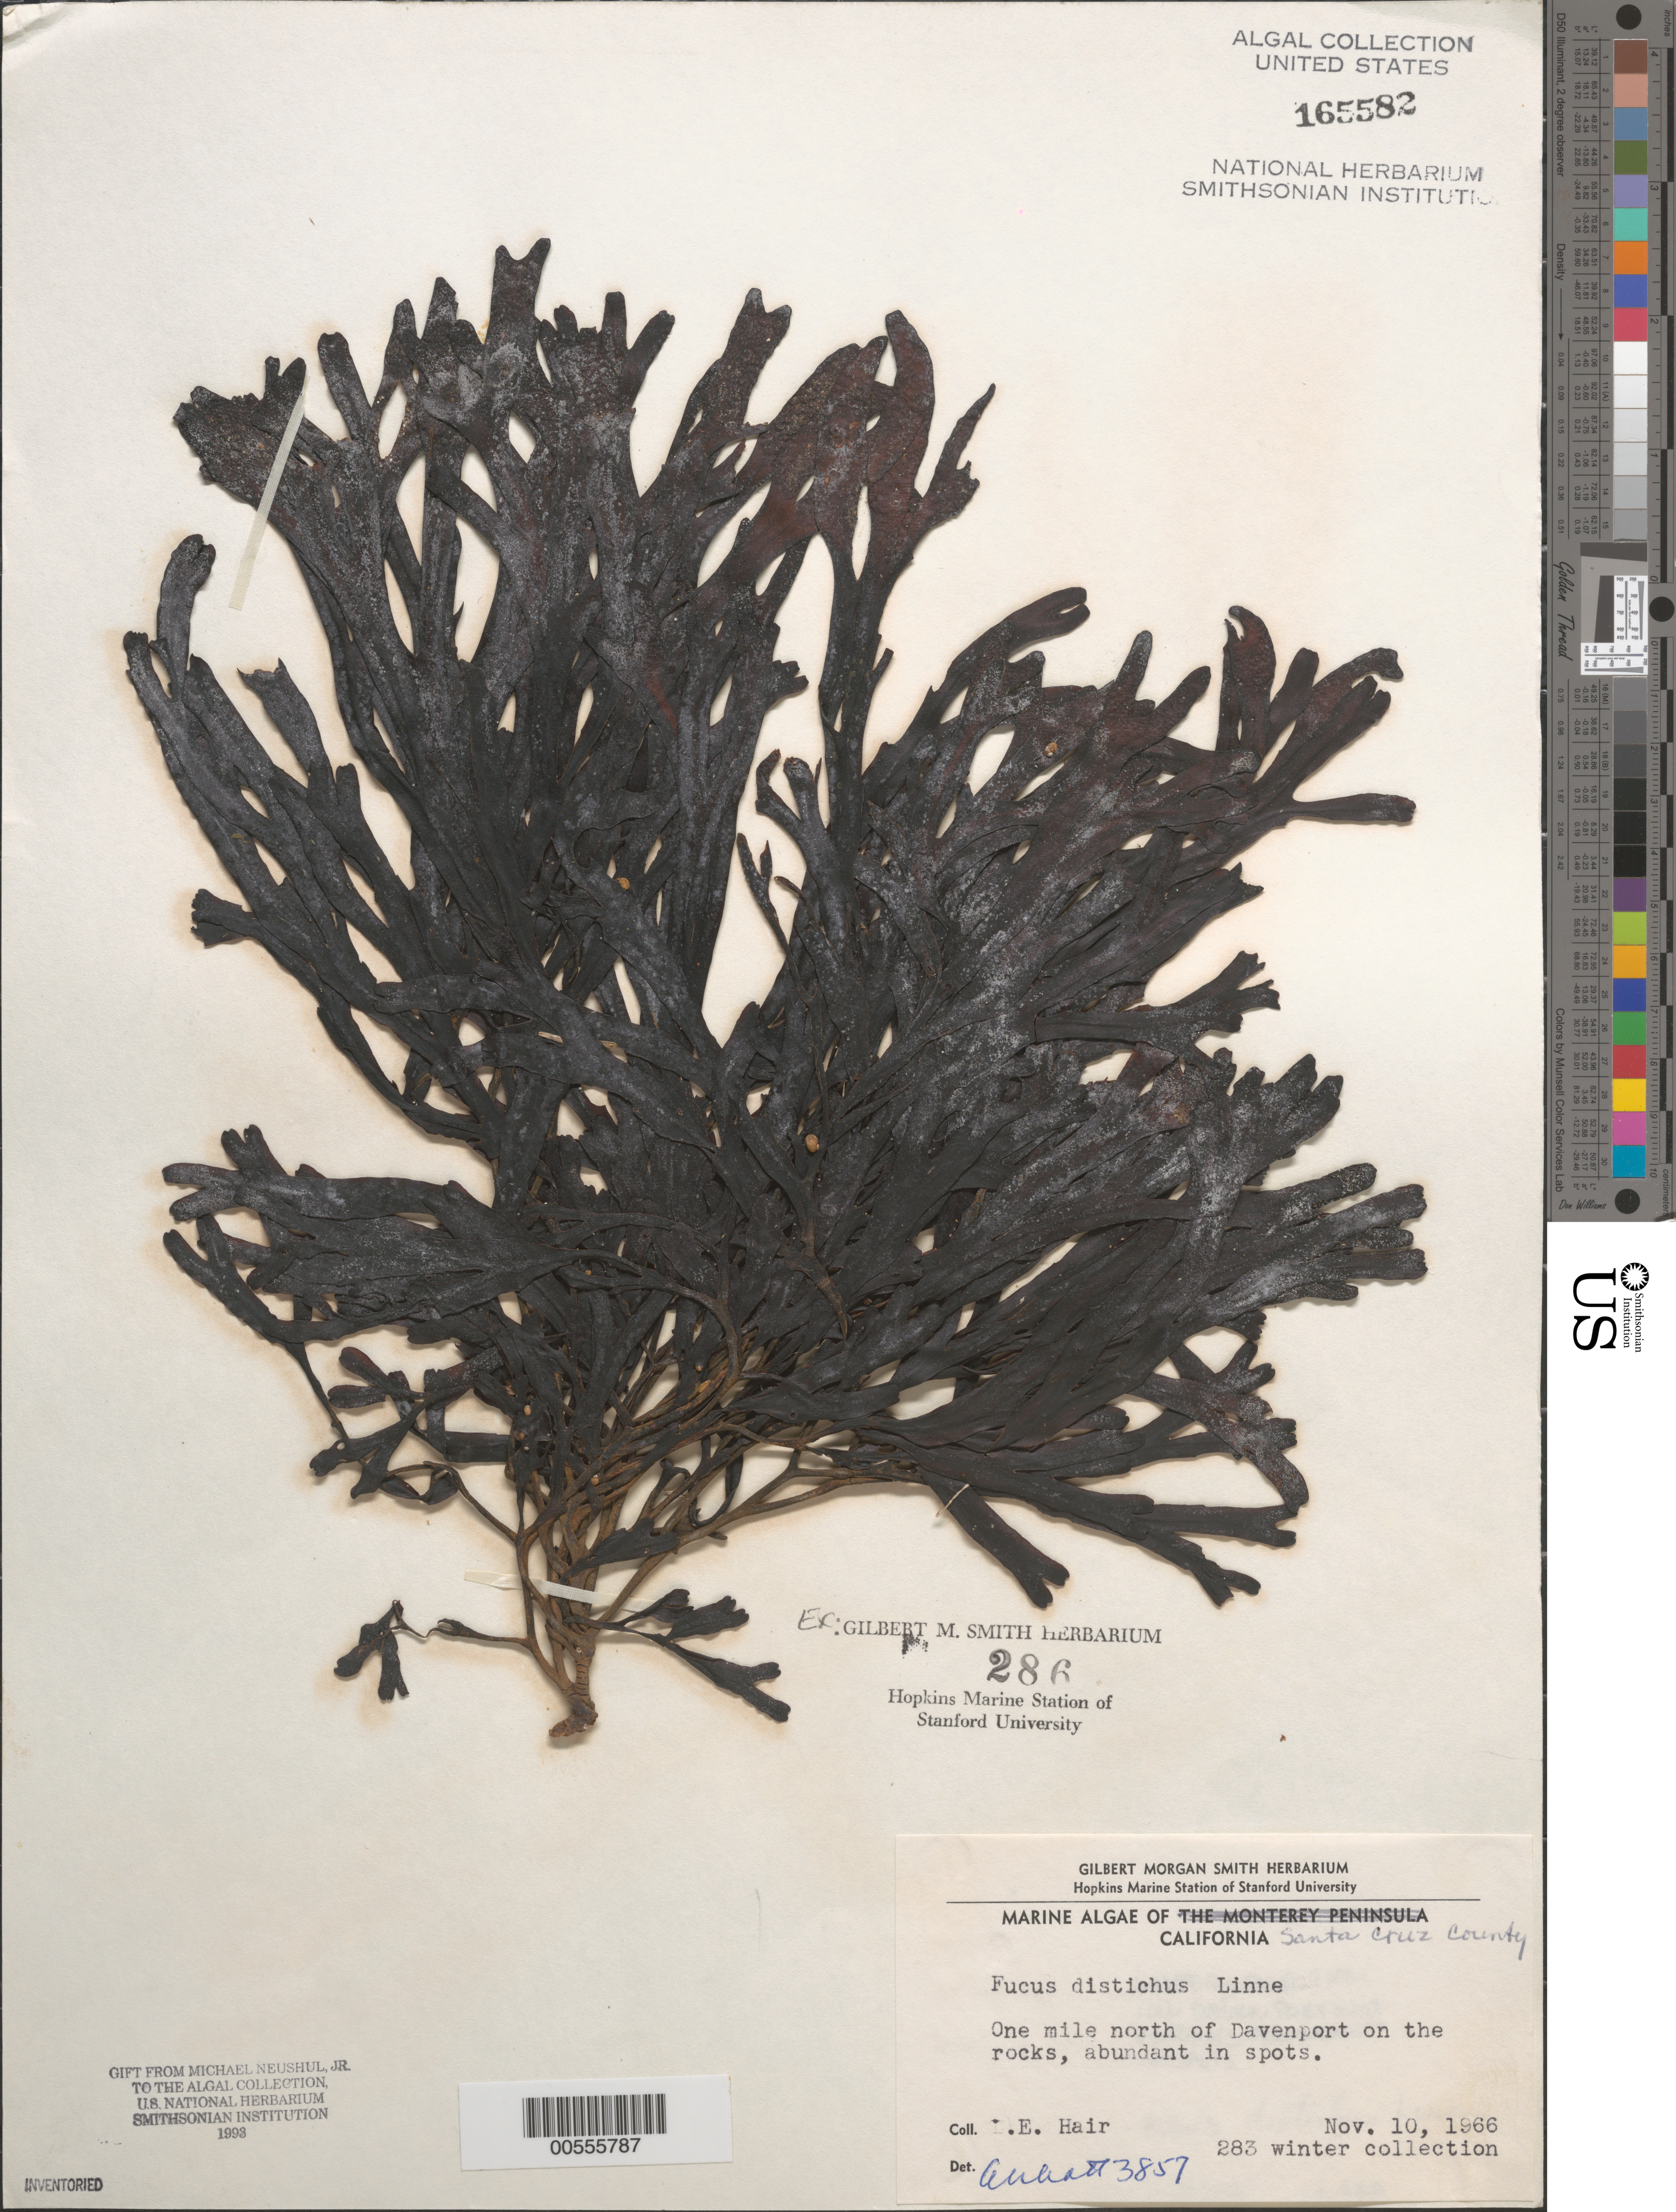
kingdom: Chromista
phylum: Ochrophyta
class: Phaeophyceae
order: Fucales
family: Fucaceae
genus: Fucus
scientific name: Fucus distichus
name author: L.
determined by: Abbott, Isabella A.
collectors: L. Hair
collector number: LEH 283 & IAA 3857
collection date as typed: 10 Nov 1966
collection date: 1966-11-10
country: United States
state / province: California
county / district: Santa Cruz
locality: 1 mile north of Davenport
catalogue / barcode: US 165582